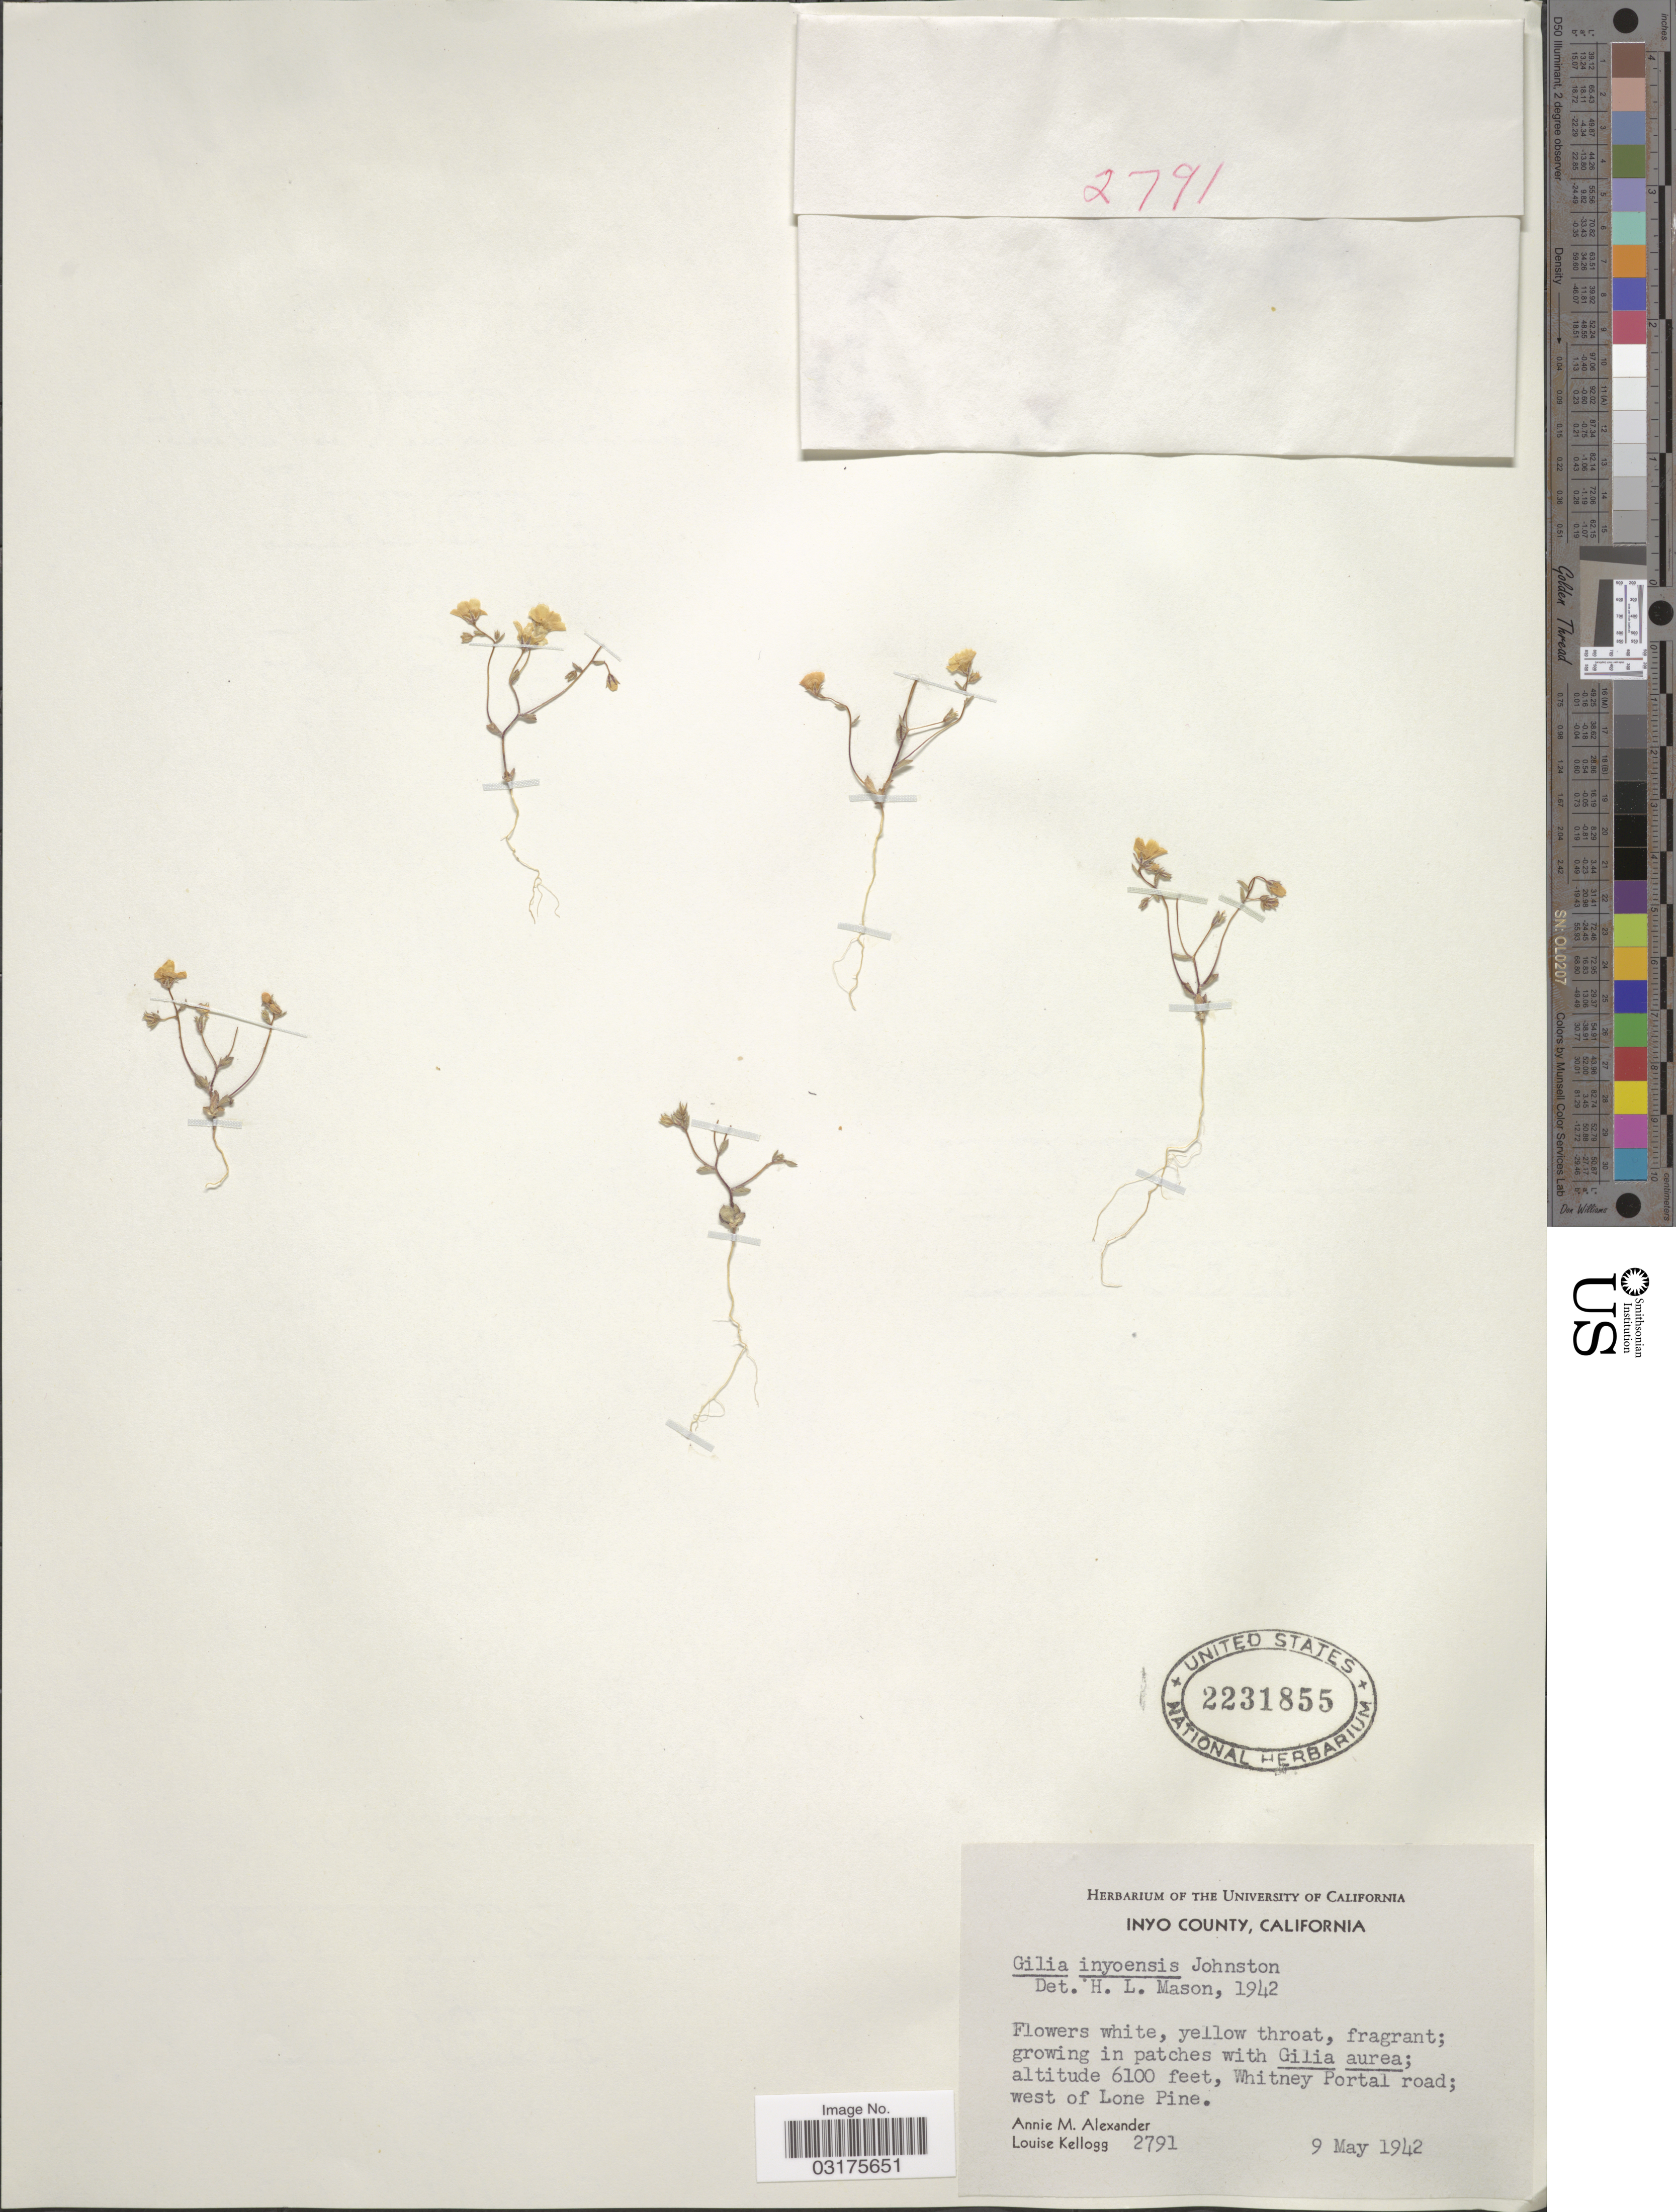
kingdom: Plantae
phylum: Tracheophyta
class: Magnoliopsida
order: Ericales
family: Polemoniaceae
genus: Linanthus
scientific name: Linanthus inyoensis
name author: (I.M. Johnst.) J.M. Porter & L.A. Johnson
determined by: Strong, Mark T., (BOT), Smithsonian Institution - National Museum of Natural History (UNITED STATES)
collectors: A. M. Alexander & L. Kellogg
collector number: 2791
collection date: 1942-05-09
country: United States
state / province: California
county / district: Inyo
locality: Inyo County, Whitney Portal road; west of Lone Pine.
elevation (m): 1859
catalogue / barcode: US 2231855